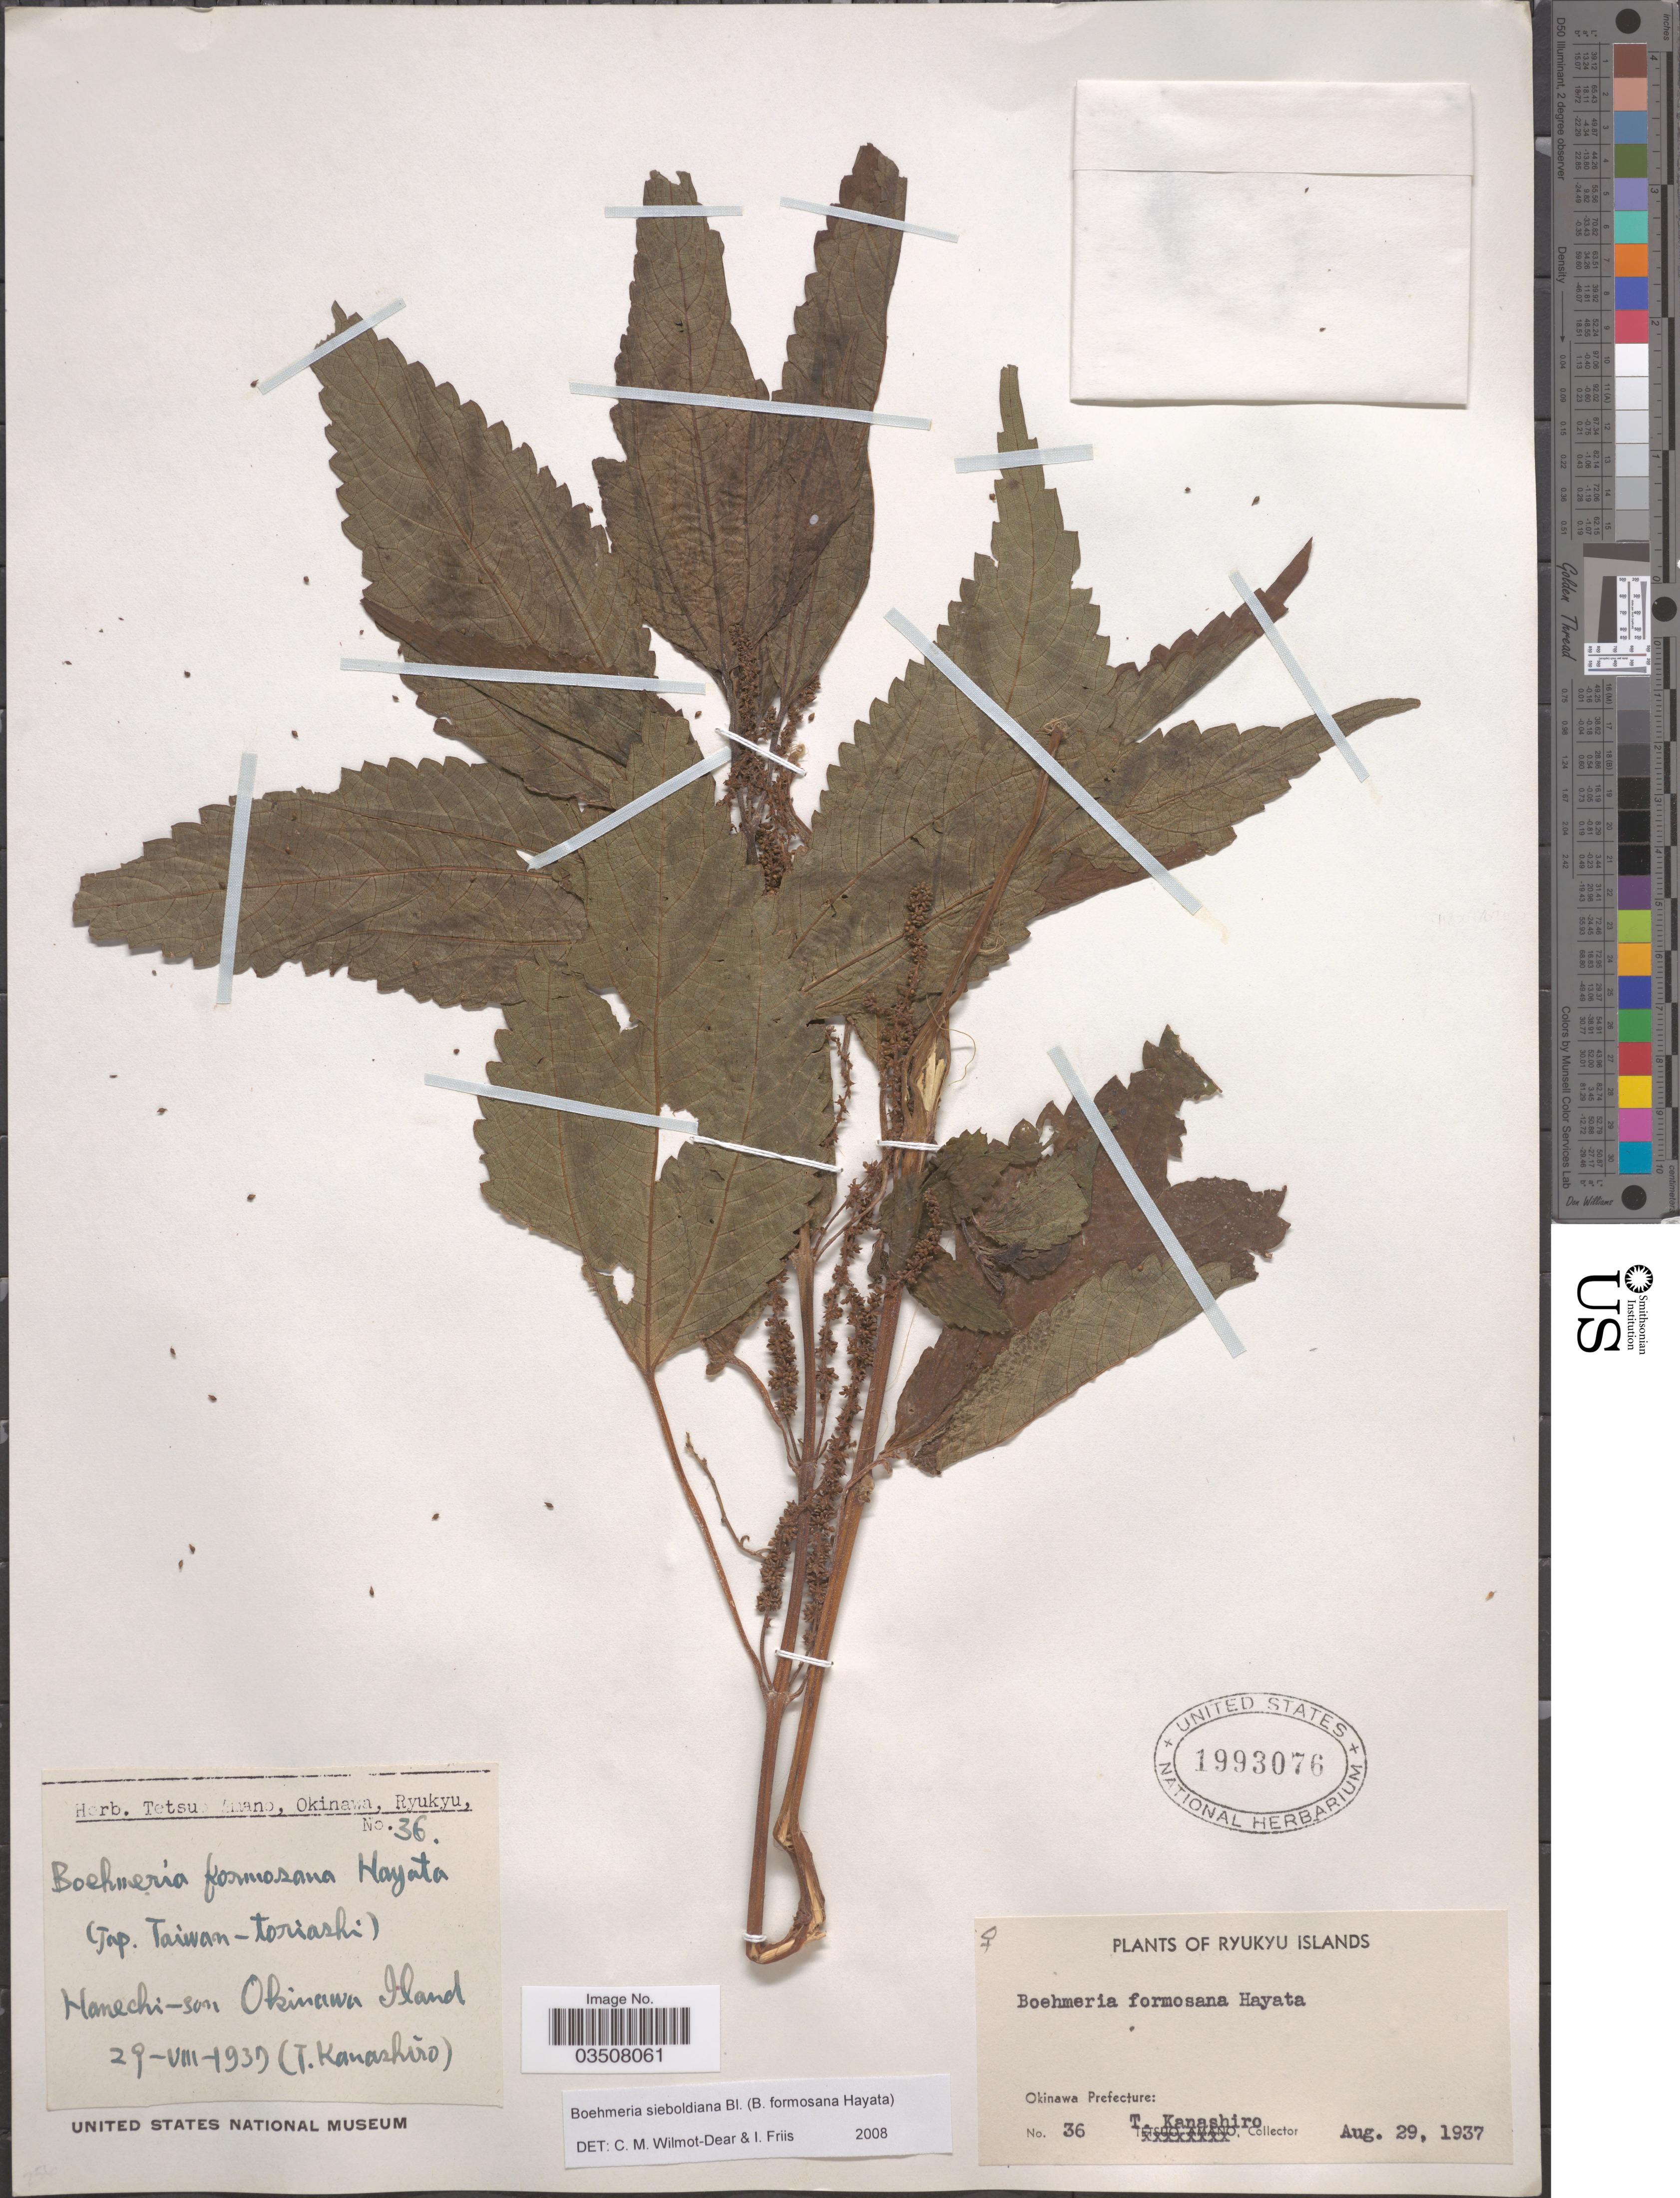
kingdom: Plantae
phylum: Tracheophyta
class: Magnoliopsida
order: Rosales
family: Urticaceae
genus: Boehmeria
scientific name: Boehmeria sieboldiana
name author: Blume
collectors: T. Kanashiro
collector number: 36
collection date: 1937-08-29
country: Japan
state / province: Okinawa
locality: Ryukyu Islands. Hanechi-son Okinawa Iland. Okinawa Prefecture.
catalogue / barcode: US 1993076